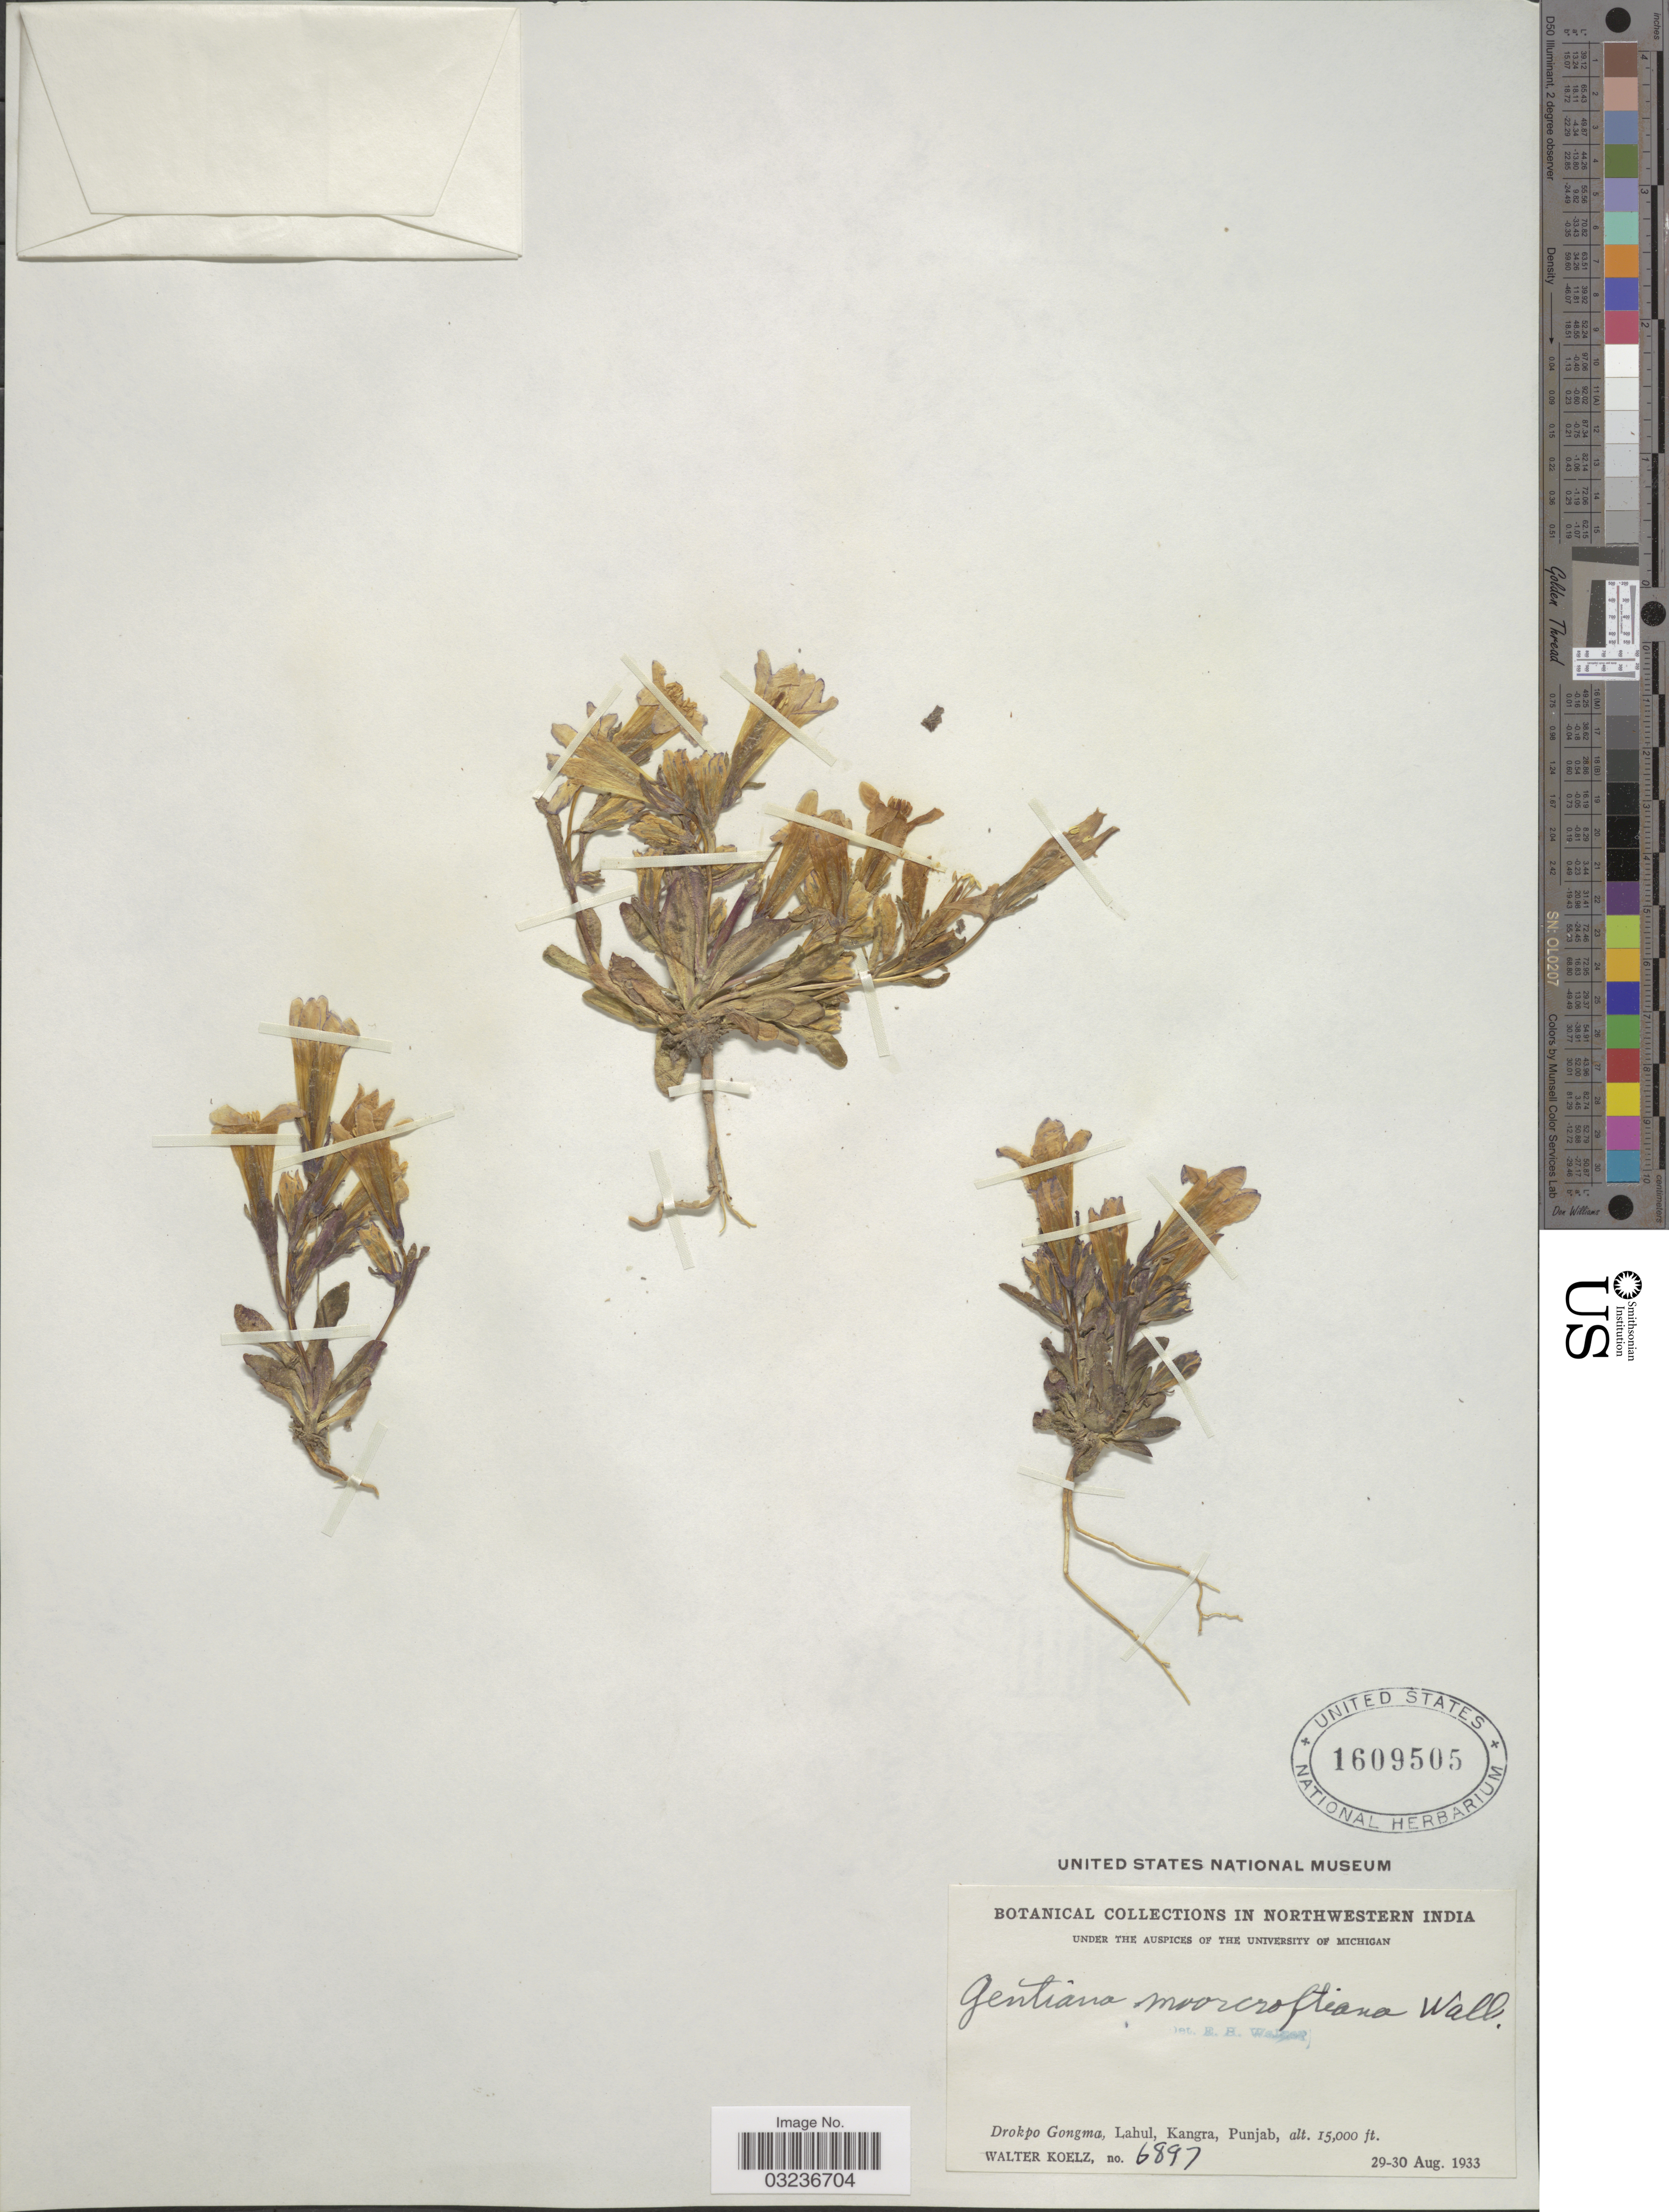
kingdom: Plantae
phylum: Tracheophyta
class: Magnoliopsida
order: Gentianales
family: Gentianaceae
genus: Gentiana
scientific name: Gentiana moorcroftiana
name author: Wall. ex G. Don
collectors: W. N. Koelz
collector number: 6897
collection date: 1933-08-29/1933-08-30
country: India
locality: Northwestern India, Drokpo Gongma, Lahul, Kangra, Punjab.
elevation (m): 4572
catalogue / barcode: US 1609505